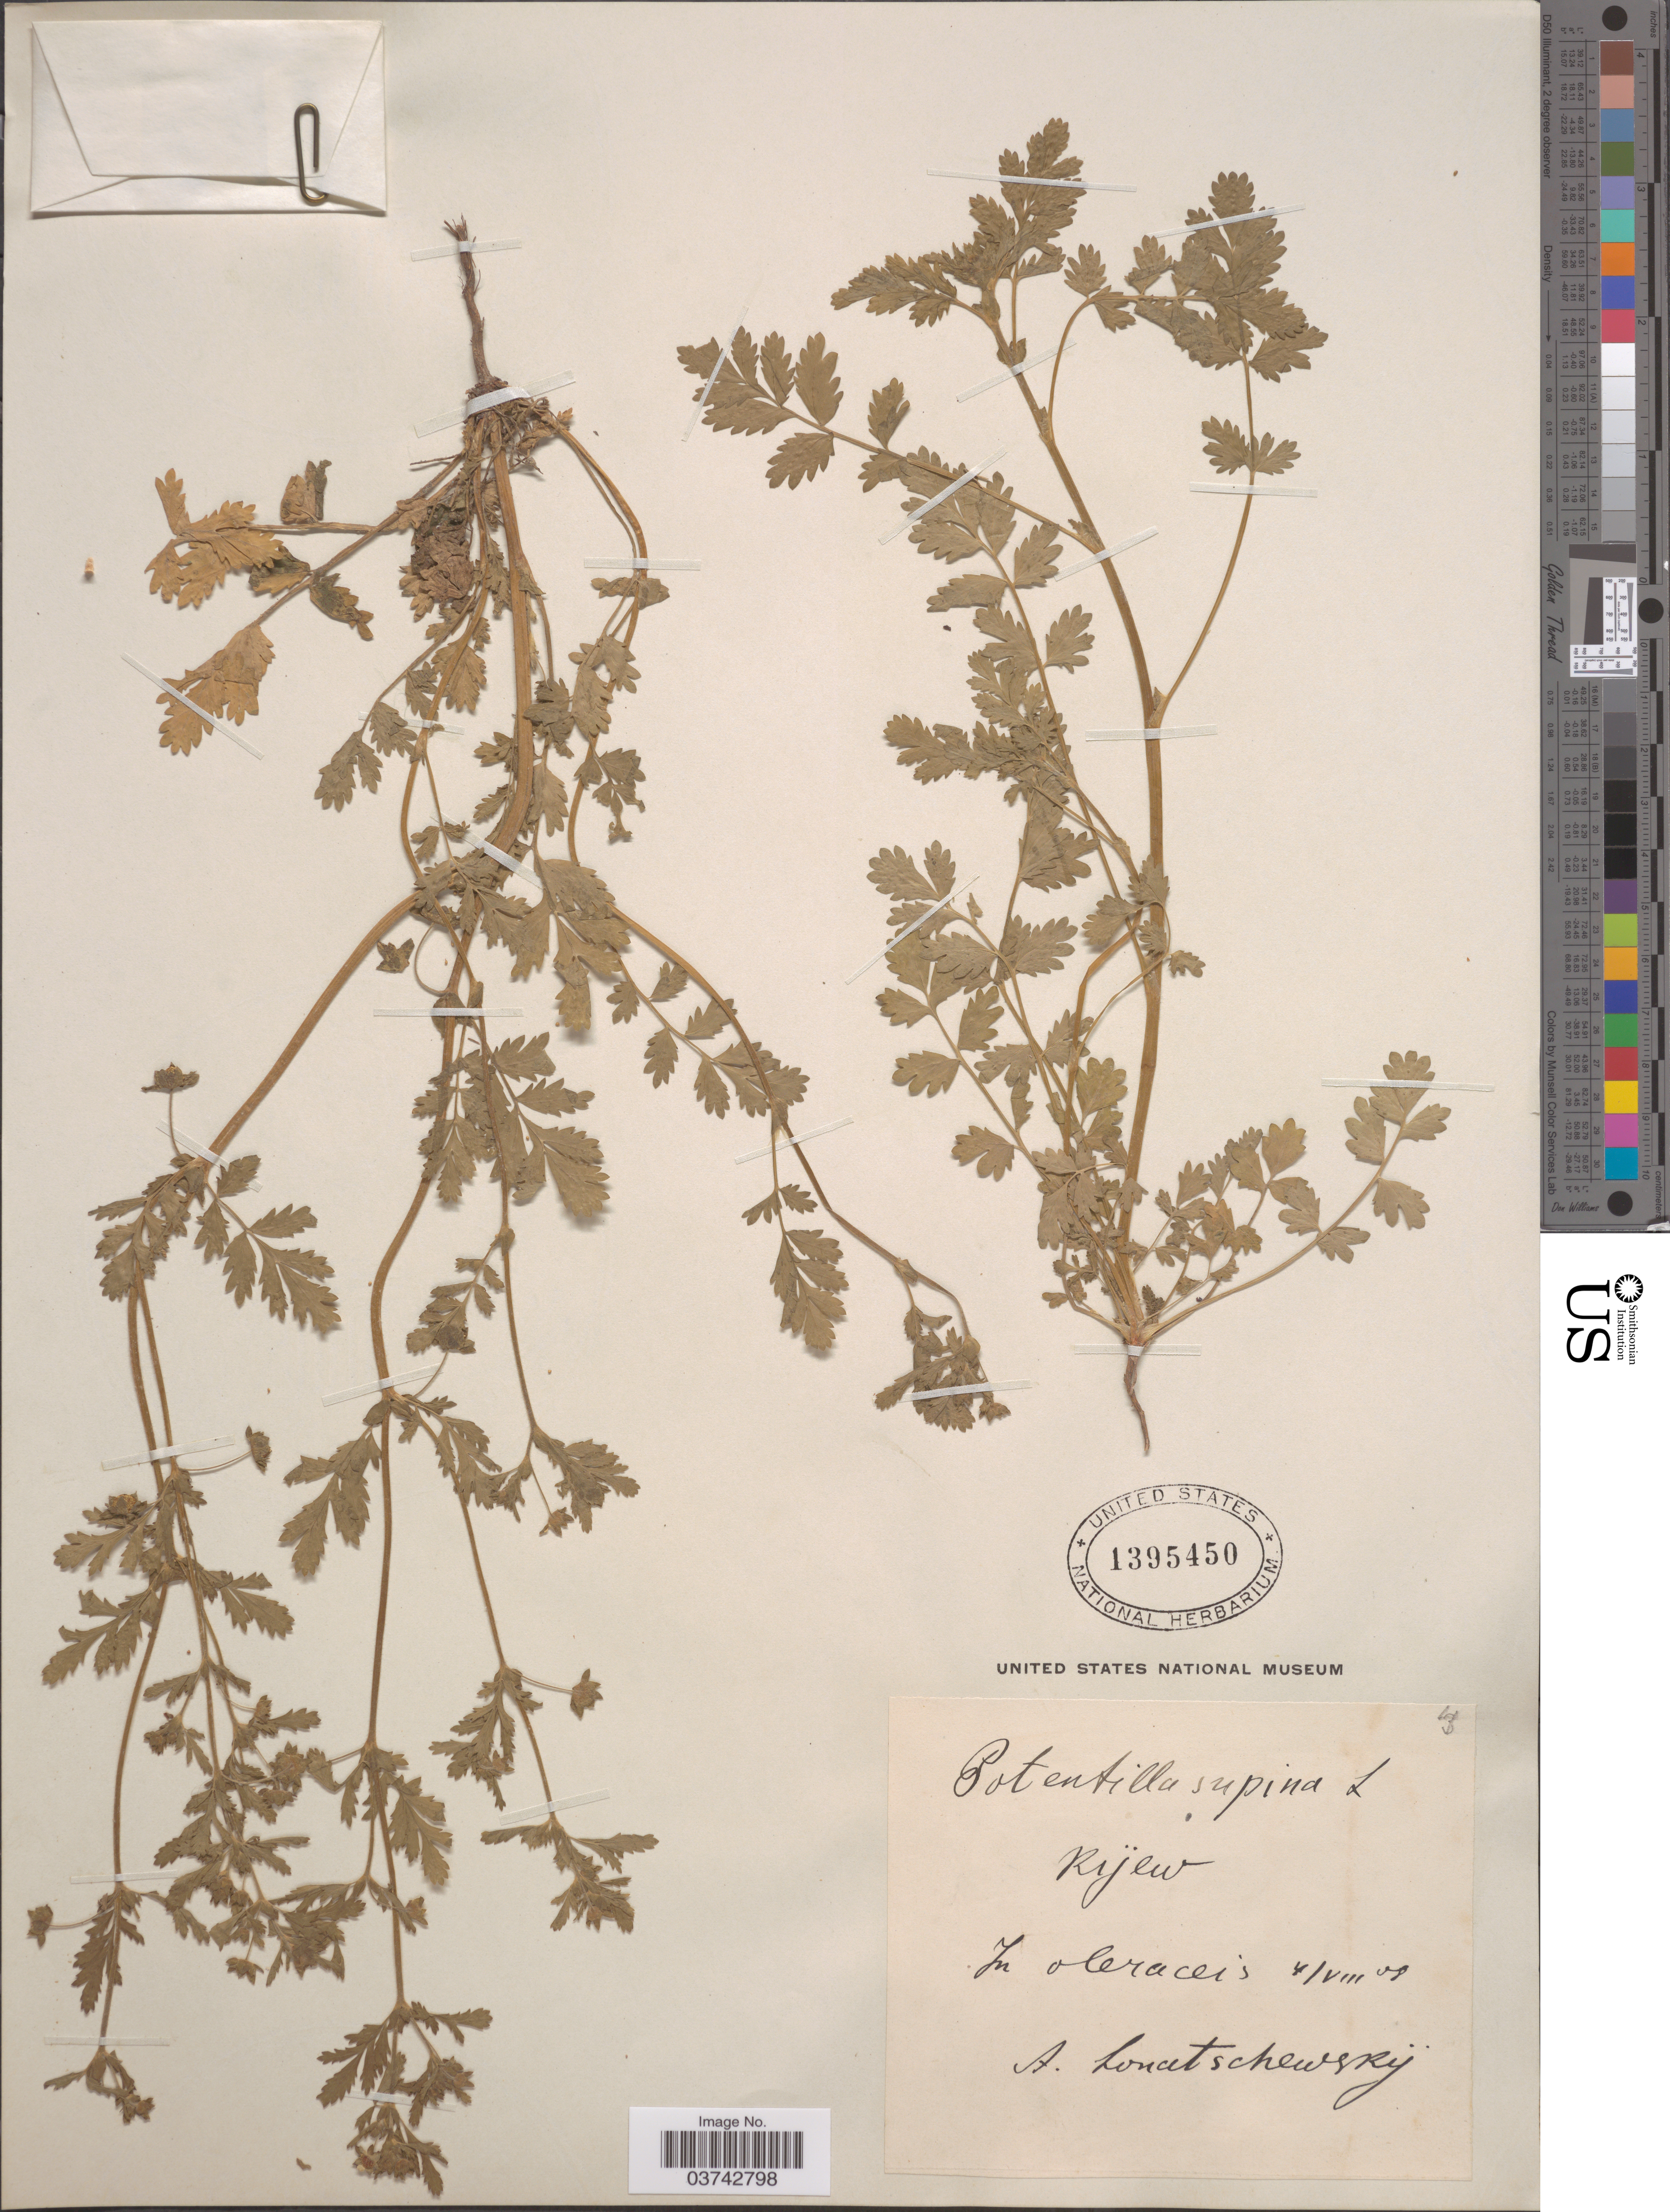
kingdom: Plantae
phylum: Tracheophyta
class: Magnoliopsida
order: Rosales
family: Rosaceae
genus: Potentilla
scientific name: Potentilla supina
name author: L.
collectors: A. Lonatschewskij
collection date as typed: Transcribed d/m/y: 4/8/8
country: Ukraine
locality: Kijew, In oleraceis.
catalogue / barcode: US 1395450